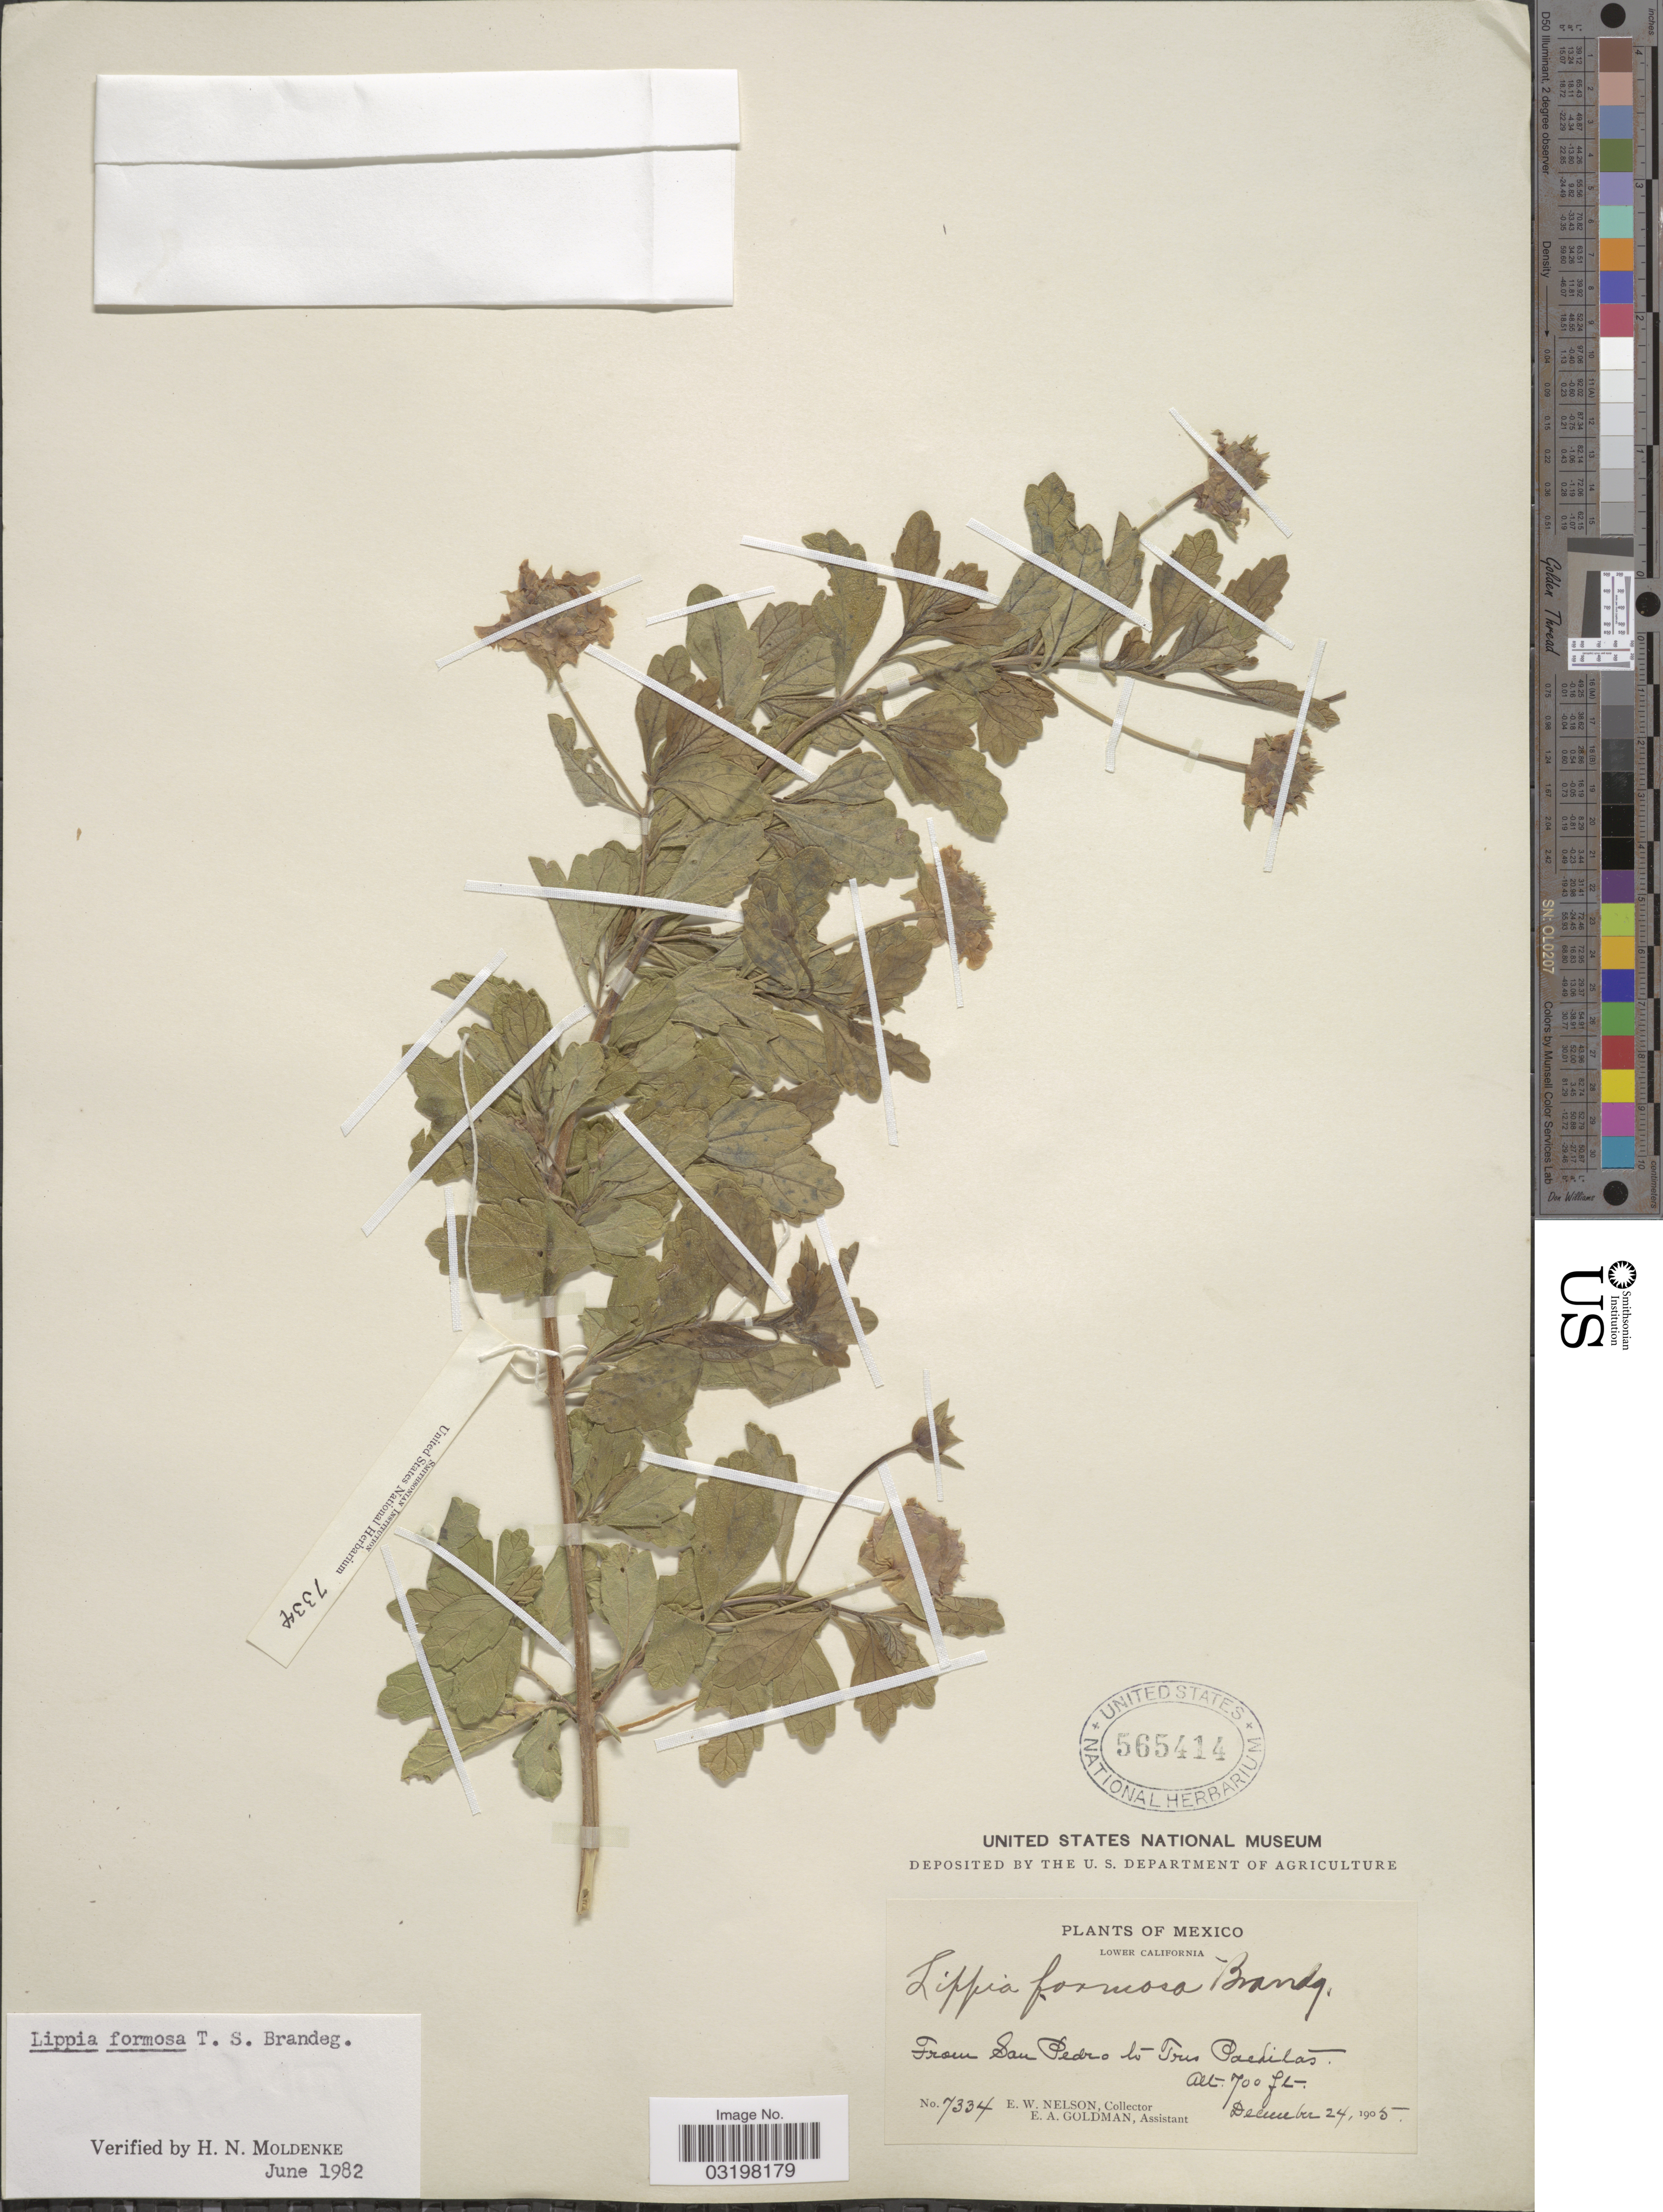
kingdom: Plantae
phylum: Tracheophyta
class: Magnoliopsida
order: Lamiales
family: Verbenaceae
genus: Lippia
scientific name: Lippia formosa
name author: Brandegee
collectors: E. W. Nelson & E. A. Goldman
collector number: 7334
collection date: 1905-12-24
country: Mexico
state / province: Baja California Sur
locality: Lower California. From San Pedro to Tres Pachitas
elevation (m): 213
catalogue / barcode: US 565414